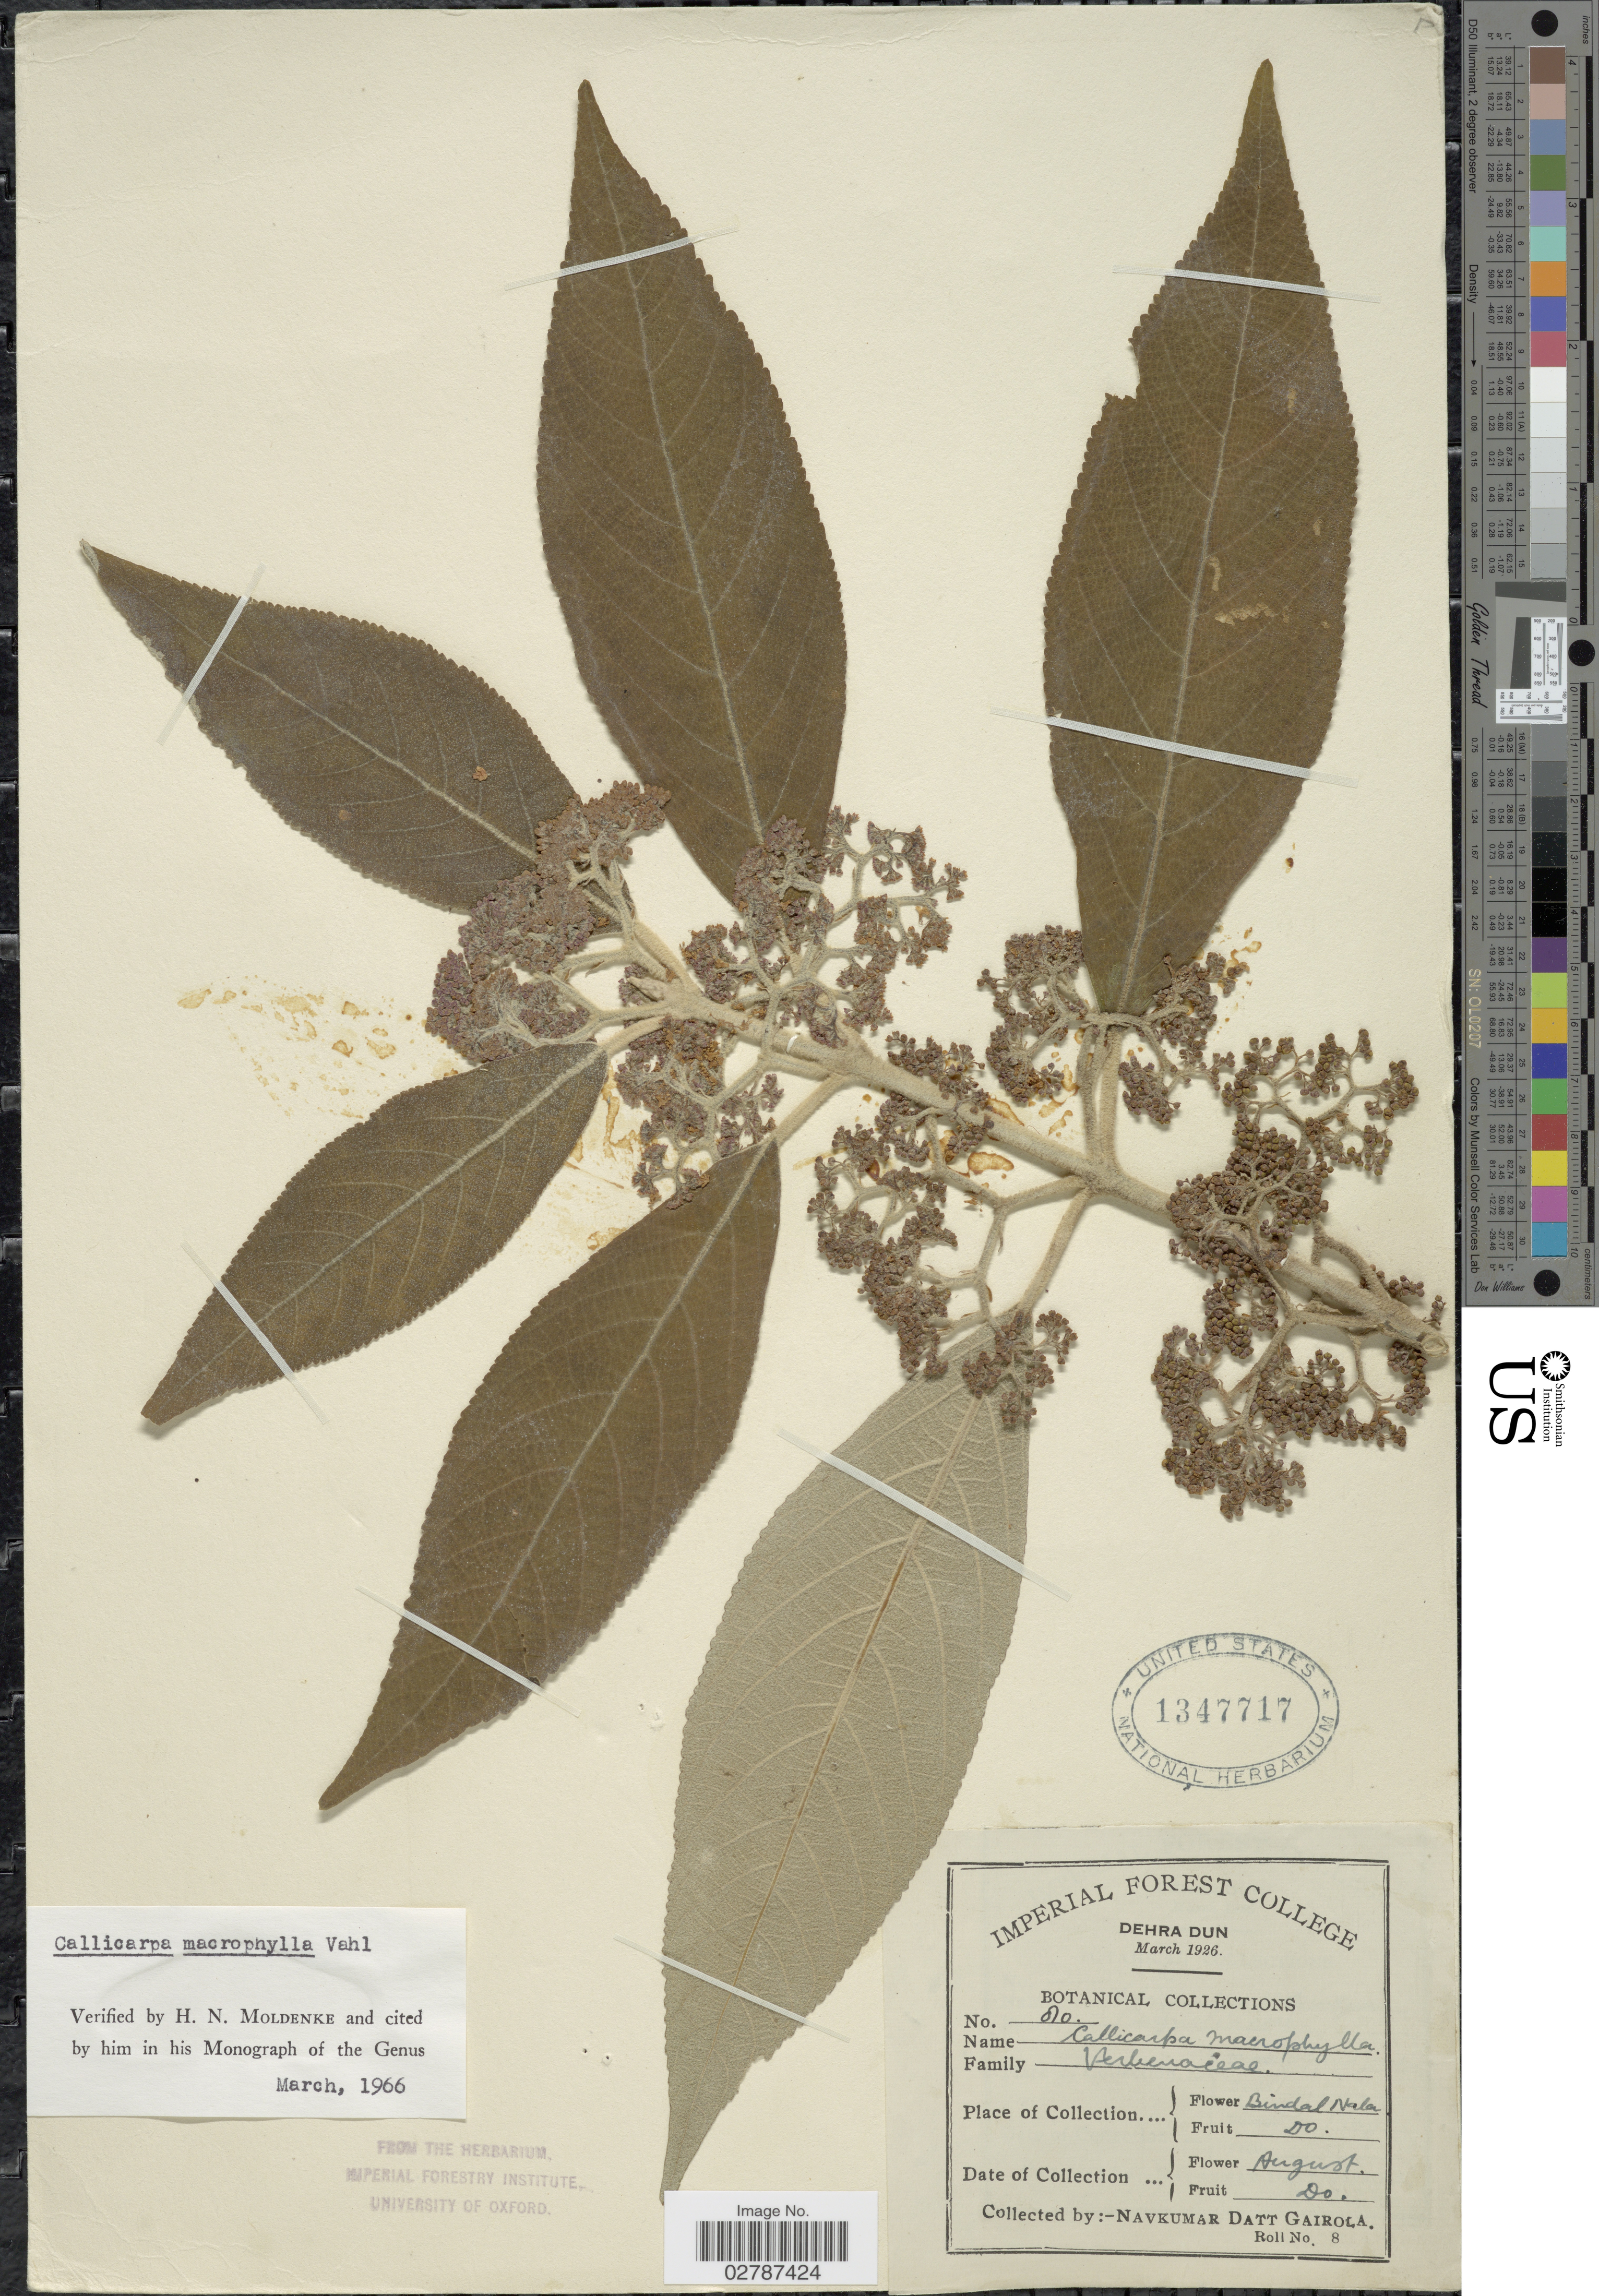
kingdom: Plantae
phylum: Tracheophyta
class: Magnoliopsida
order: Lamiales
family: Lamiaceae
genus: Callicarpa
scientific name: Callicarpa macrophylla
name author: Vahl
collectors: N. Gairola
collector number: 010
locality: Bindal Nala. Do.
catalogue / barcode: US 1347717